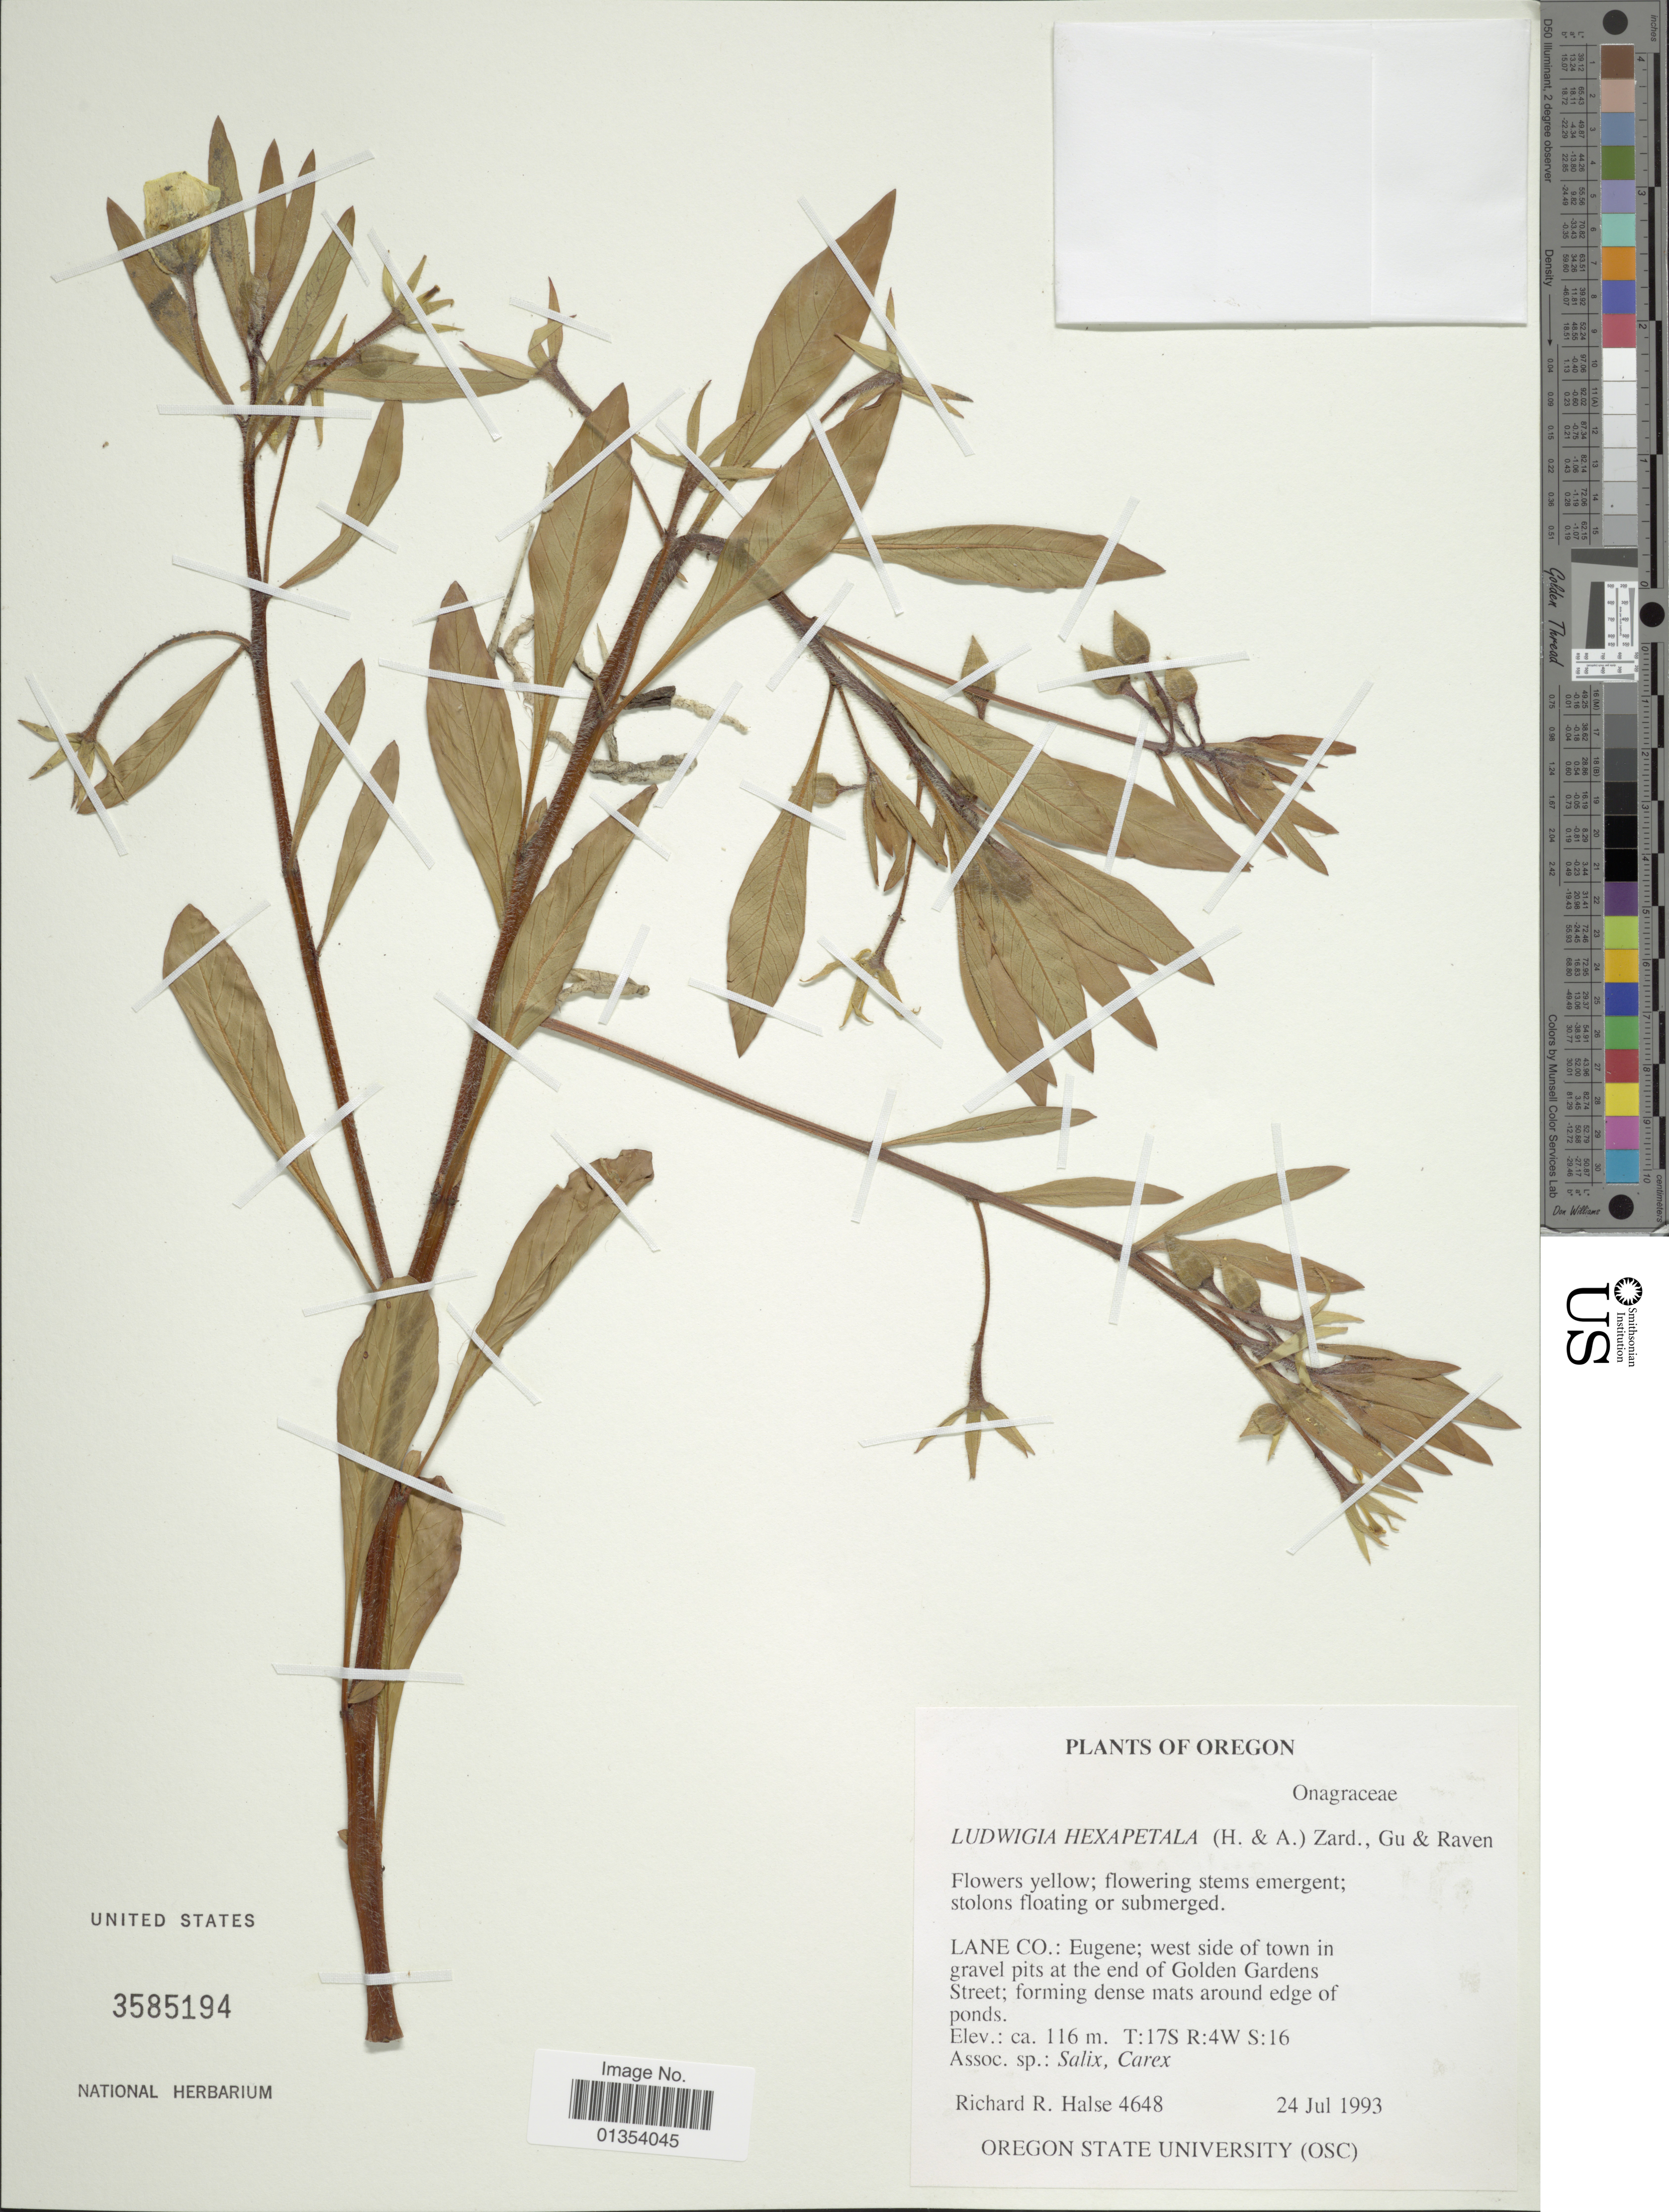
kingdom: Plantae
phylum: Tracheophyta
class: Magnoliopsida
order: Myrtales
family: Onagraceae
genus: Ludwigia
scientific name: Ludwigia hexapetala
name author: (Hook. & Arn.) Zardini et al.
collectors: R. Halse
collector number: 4648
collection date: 1993-07-24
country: United States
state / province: Oregon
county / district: Lane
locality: Lane Co.: Eugene; west side of town in gravel pits at the end of Golden Gardens Street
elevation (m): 116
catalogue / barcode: US 3585194